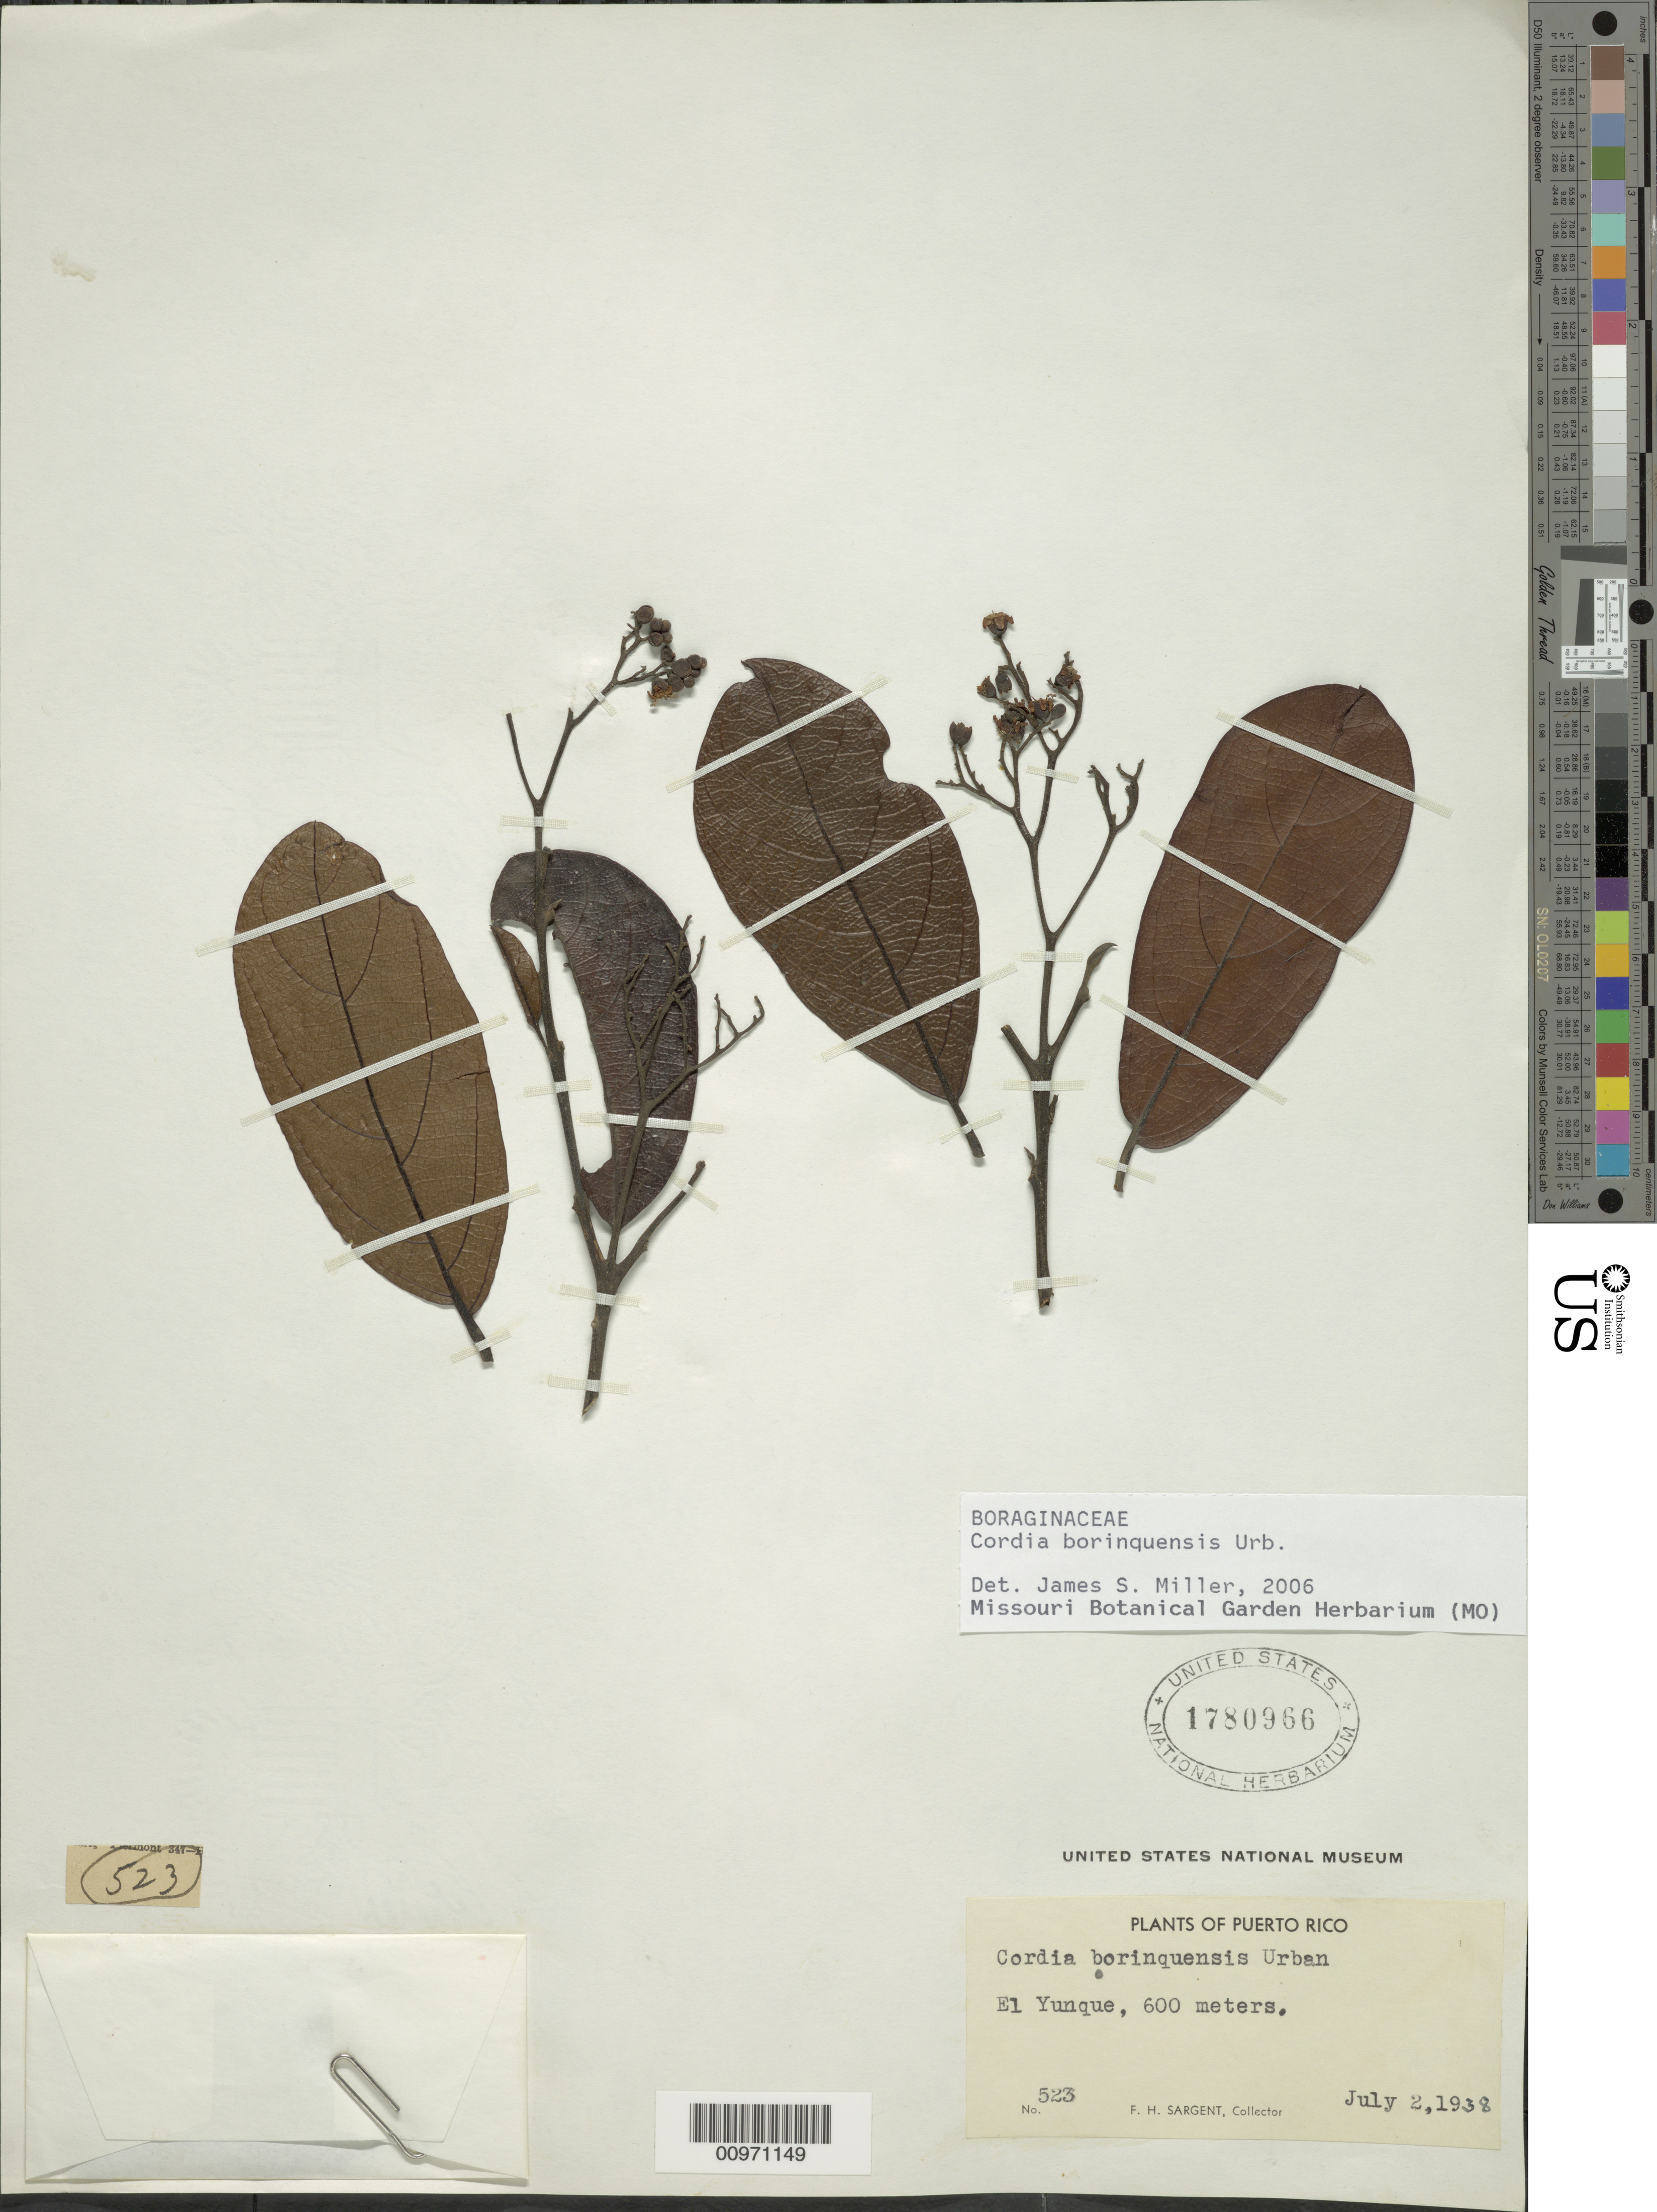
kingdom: Plantae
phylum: Tracheophyta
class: Magnoliopsida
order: Boraginales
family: Cordiaceae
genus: Cordia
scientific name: Cordia borinquensis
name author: Urb.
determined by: Miller, James S., (MO), Missouri Botanical Garden (UNITED STATES)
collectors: F. H. Sargent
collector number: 523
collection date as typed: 02 Jul 1938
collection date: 1938-07-02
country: Puerto Rico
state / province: Río Grande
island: Puerto Rico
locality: El Yunque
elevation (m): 600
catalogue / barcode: US 1780966